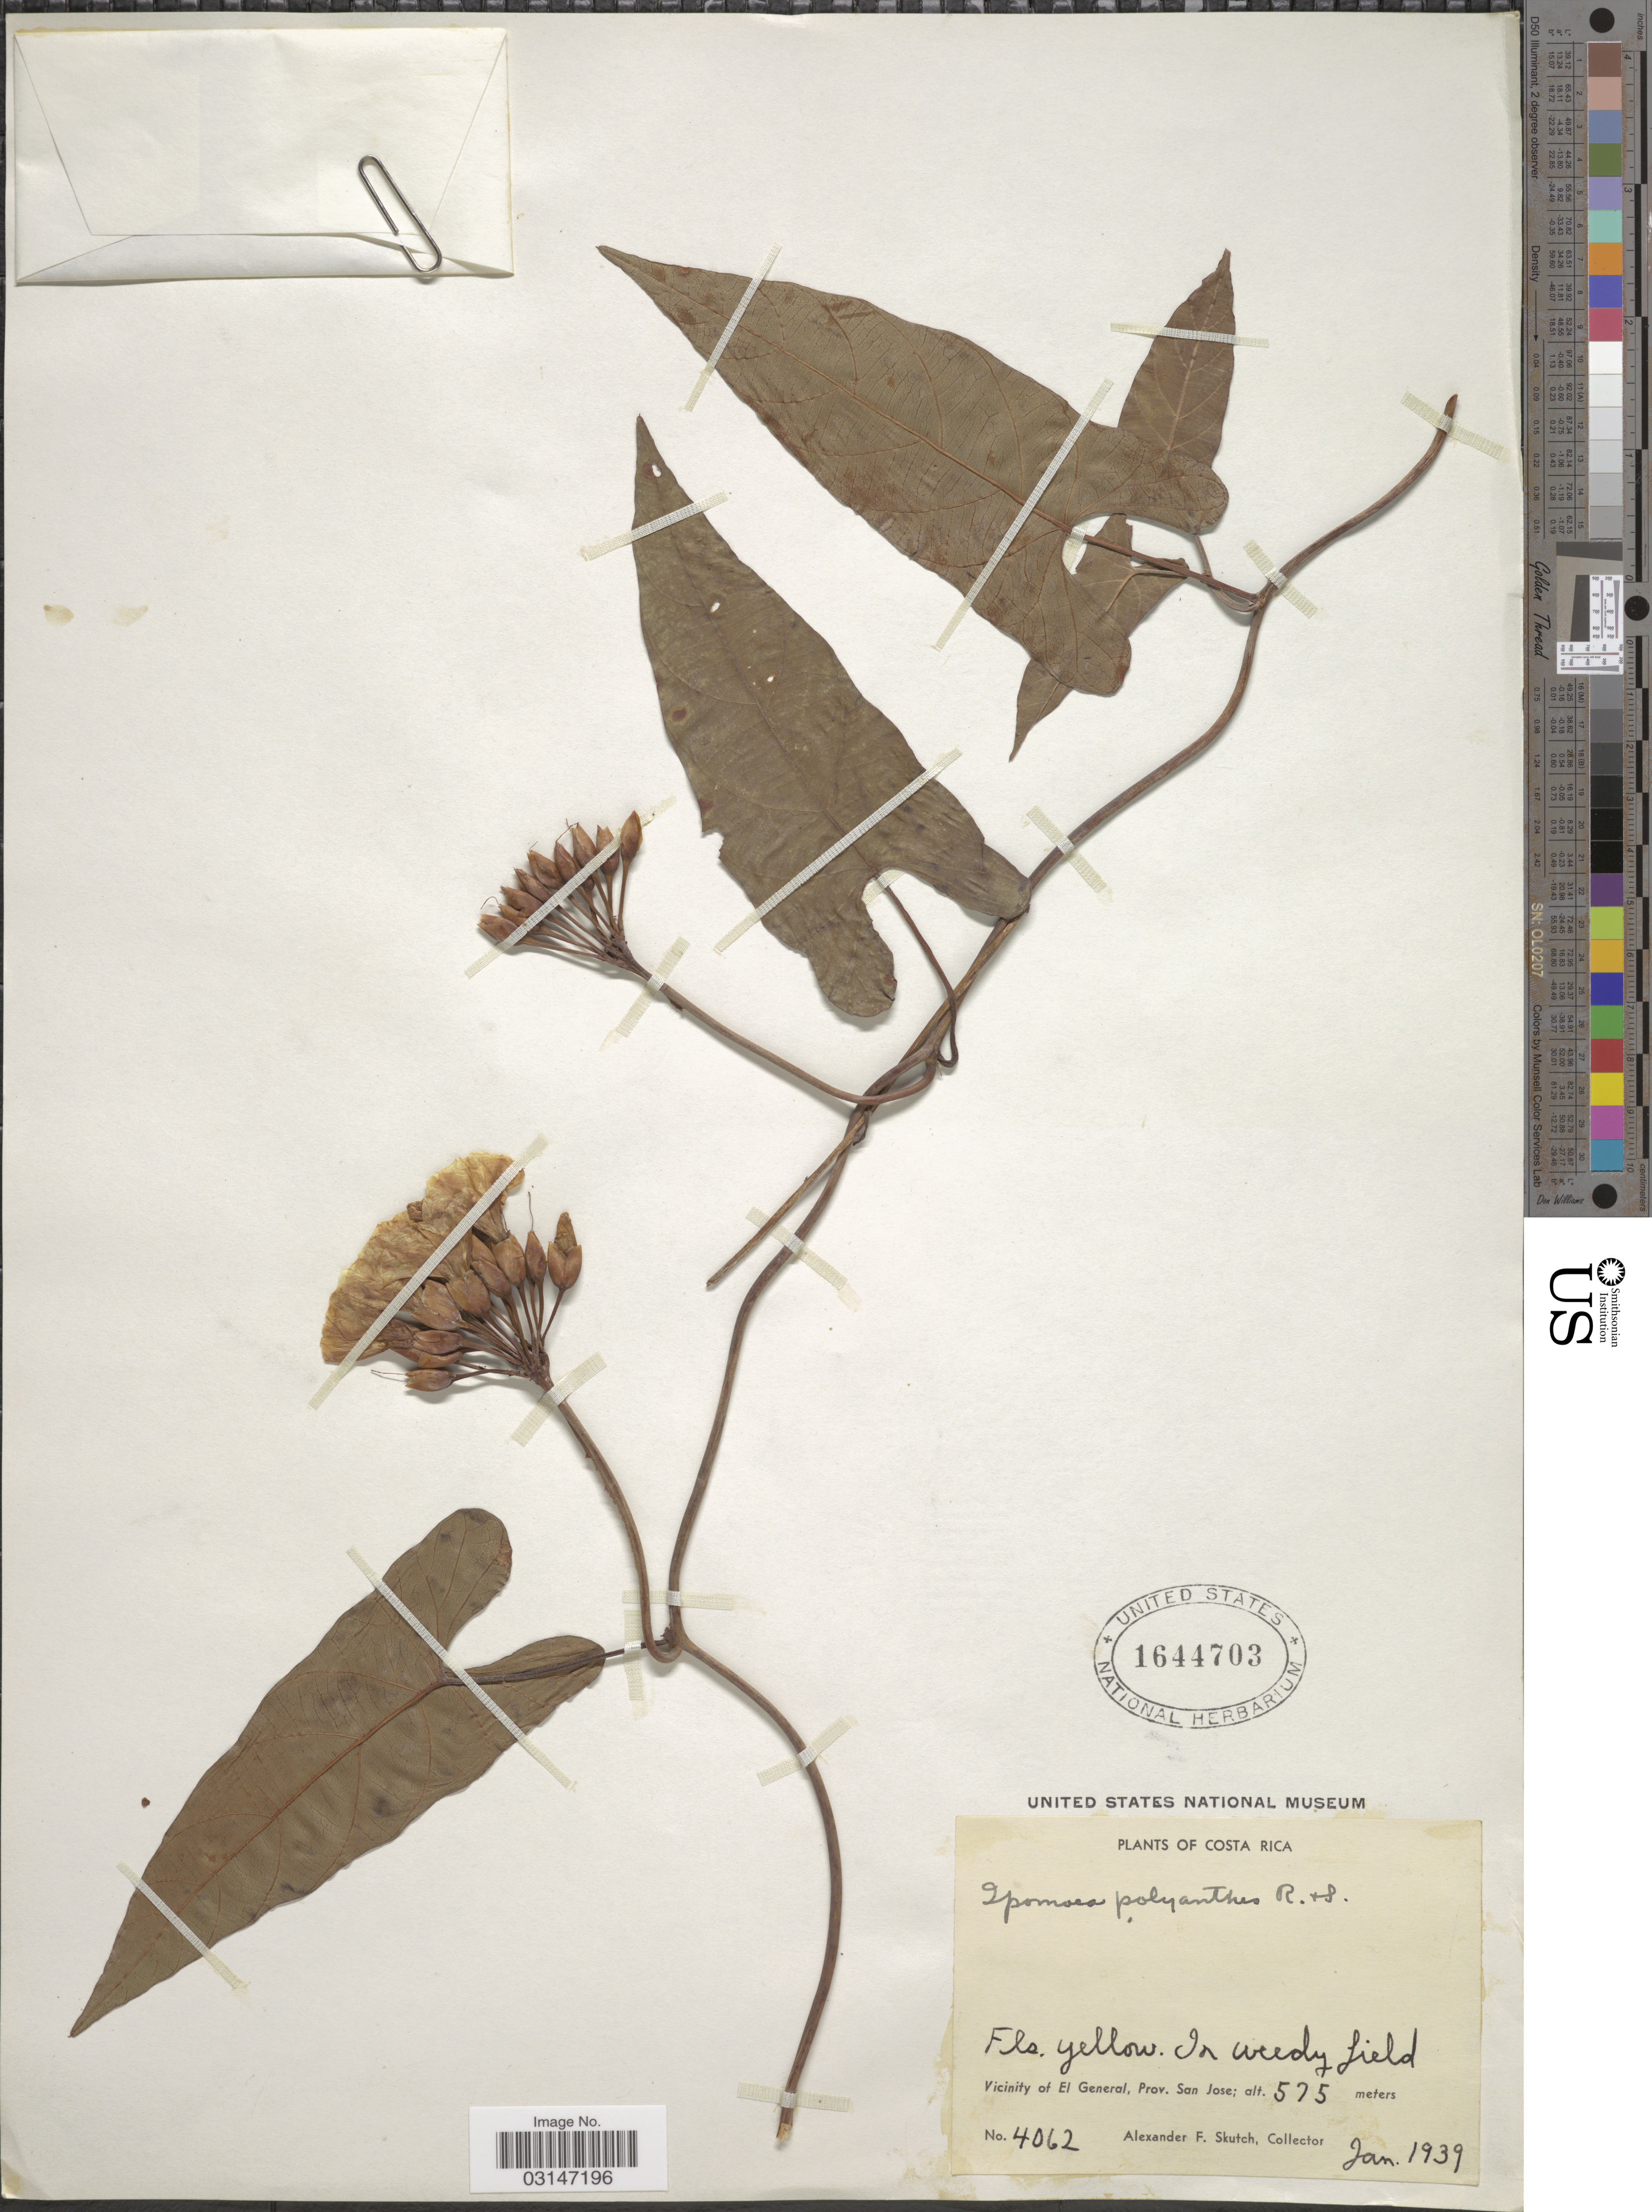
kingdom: Plantae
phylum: Tracheophyta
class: Magnoliopsida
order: Solanales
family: Convolvulaceae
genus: Camonea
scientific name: Camonea umbellata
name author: (L.) A. R. Simões & Staples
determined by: Strong, Mark T., (BOT), Smithsonian Institution - National Museum of Natural History (UNITED STATES)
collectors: A. F. Skutch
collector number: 4062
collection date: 1939-01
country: Costa Rica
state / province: San José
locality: Vicinity of El General.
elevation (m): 575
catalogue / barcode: US 1644703